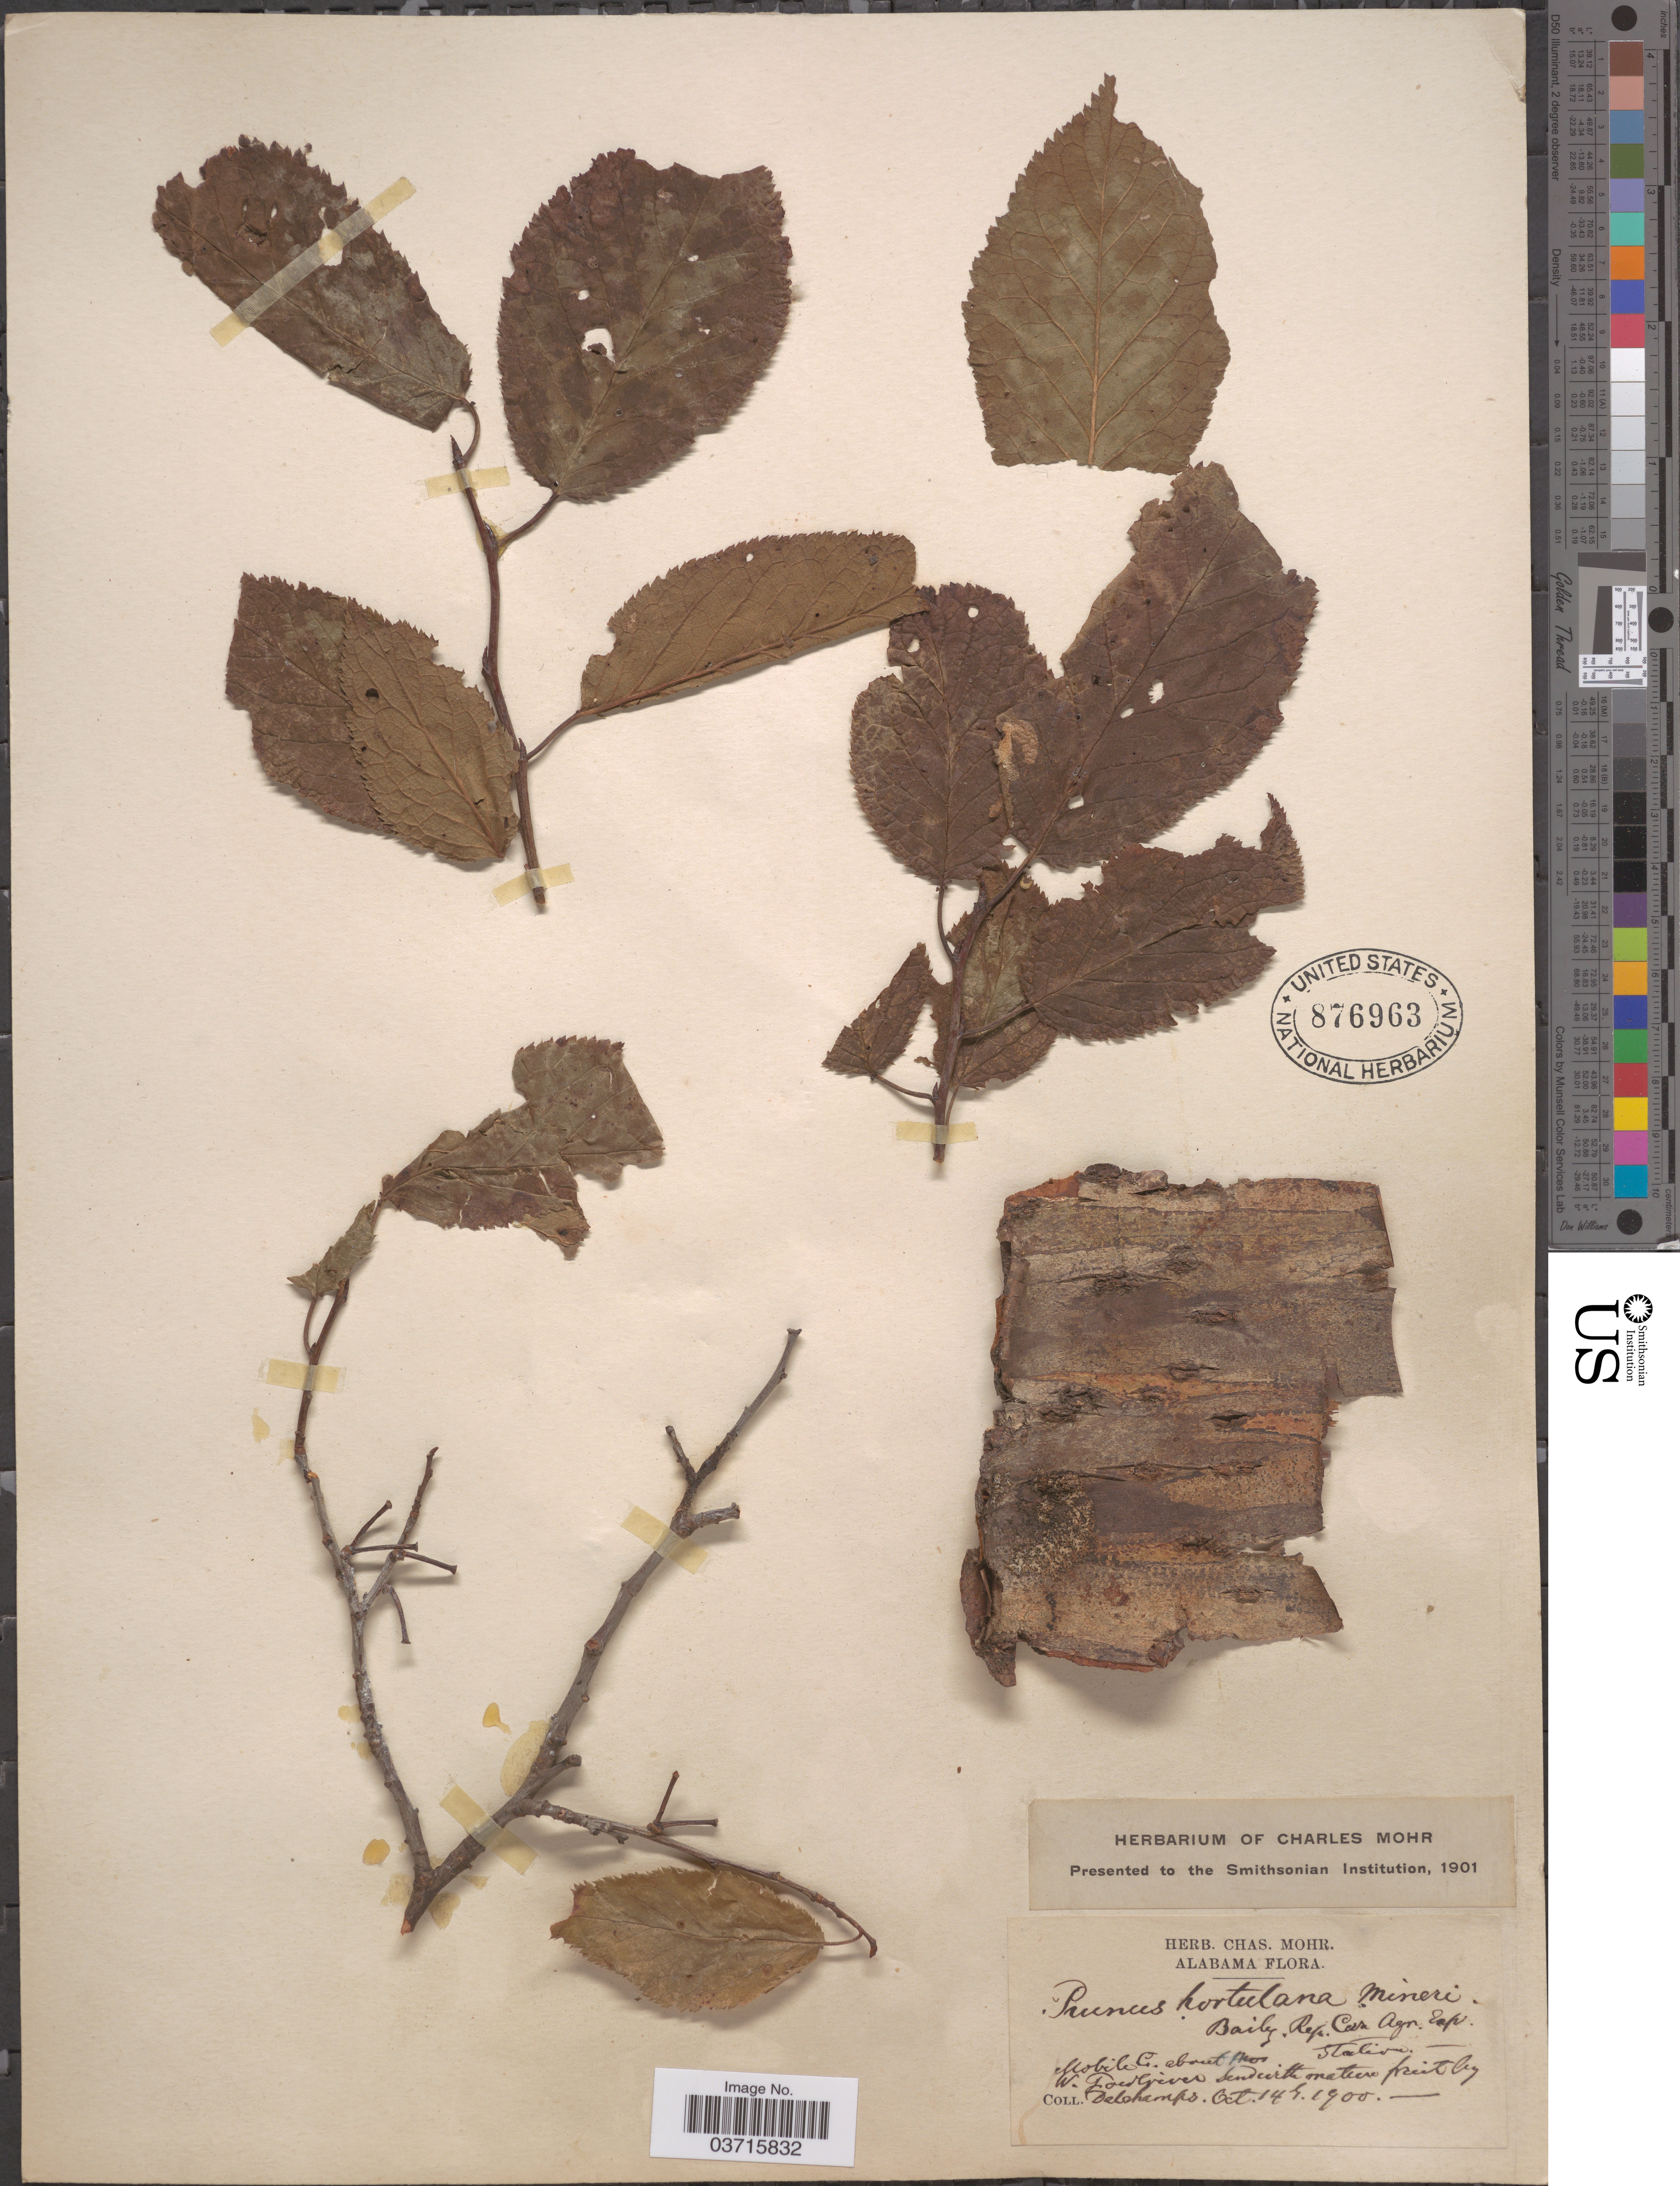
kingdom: Plantae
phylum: Tracheophyta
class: Magnoliopsida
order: Rosales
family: Rosaceae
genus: Prunus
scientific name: Prunus hortulana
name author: L.H. Bailey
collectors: Delchamps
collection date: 1900-10-14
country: United States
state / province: Alabama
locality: Mobile Co.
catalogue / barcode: US 876963